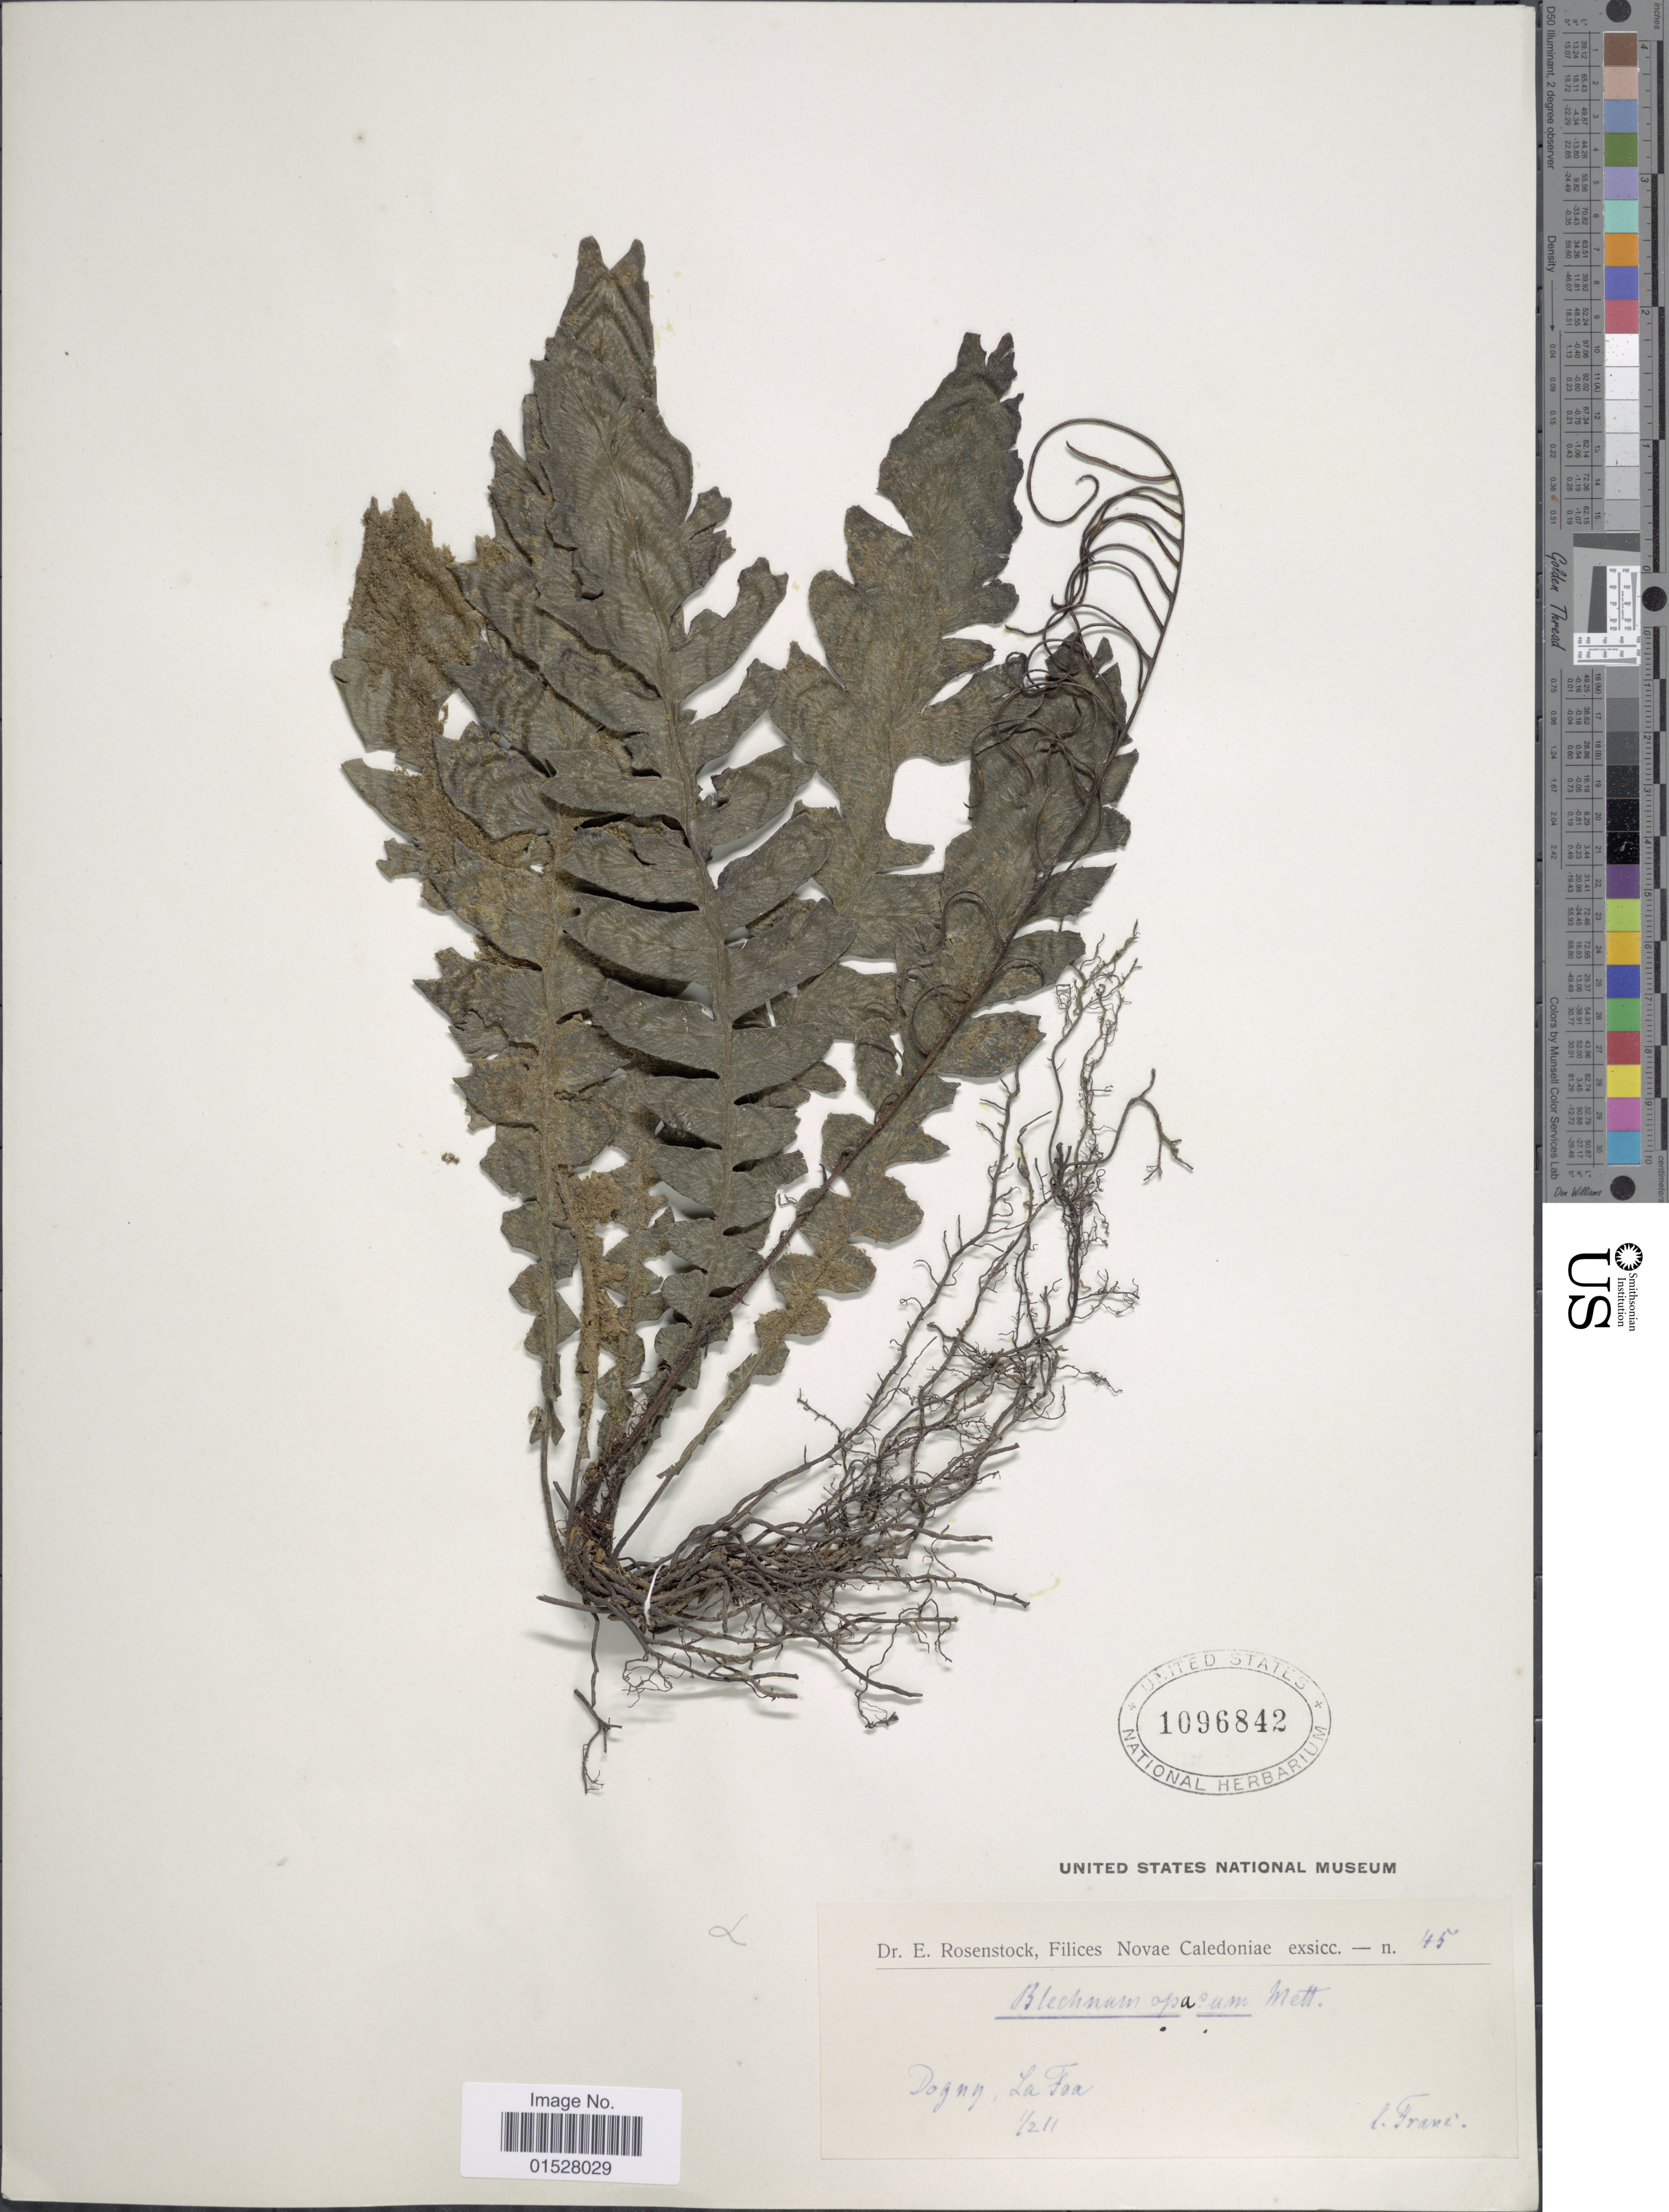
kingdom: Plantae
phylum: Tracheophyta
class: Polypodiopsida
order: Polypodiales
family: Blechnaceae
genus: Cranfillia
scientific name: Cranfillia opaca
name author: (Mett.) Gasper & V.A.O. Dittrich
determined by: Vazquez, R.; Molino, S.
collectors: Franc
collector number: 45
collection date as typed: Transcribed d/m/y: 1/2/11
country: New Caledonia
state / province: South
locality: Dogny, La Foa.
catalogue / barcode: US 1096842